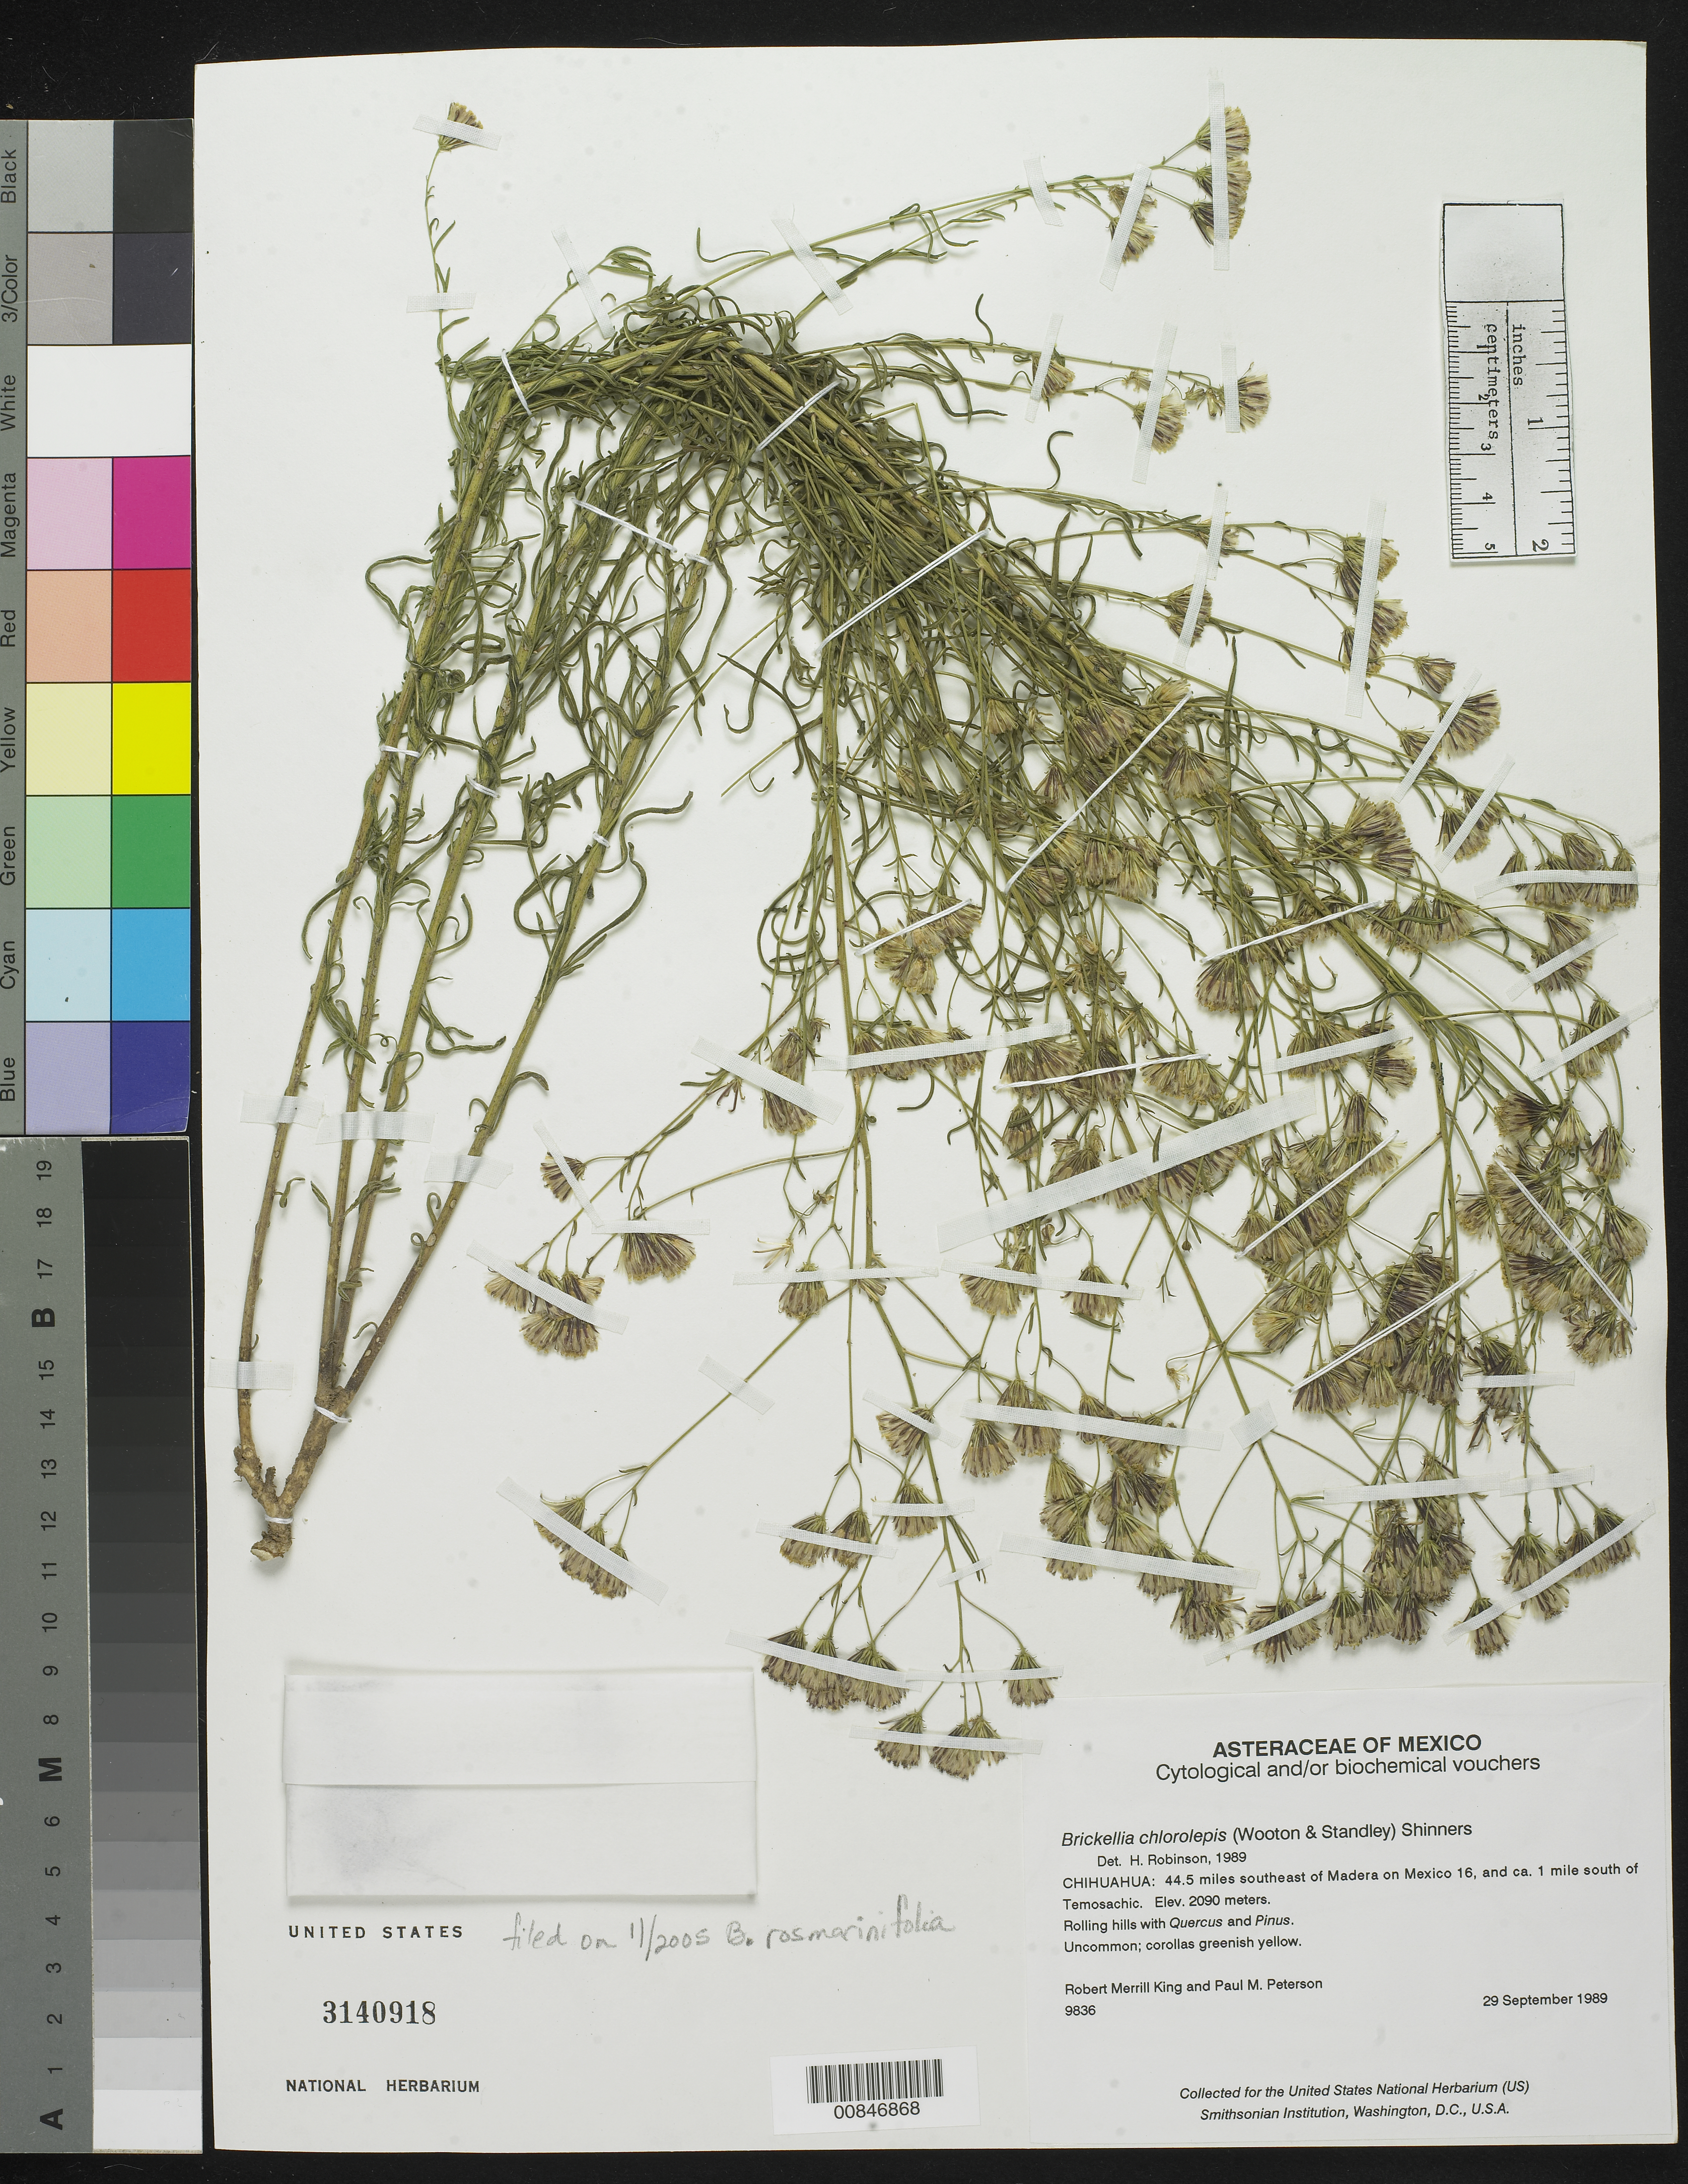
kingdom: Plantae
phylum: Tracheophyta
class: Magnoliopsida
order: Asterales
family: Asteraceae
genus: Brickellia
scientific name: Brickellia rosmarinifolia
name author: (Vent.) W.A. Weber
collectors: R. M. King & P. M. Peterson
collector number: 9836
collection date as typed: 29 Sep 1989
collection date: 1989-09-29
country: Mexico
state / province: Chihuahua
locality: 44.5 miles southeast of Madera on Mexico 16, and ca. 1 mile south of Temosachic.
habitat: Rolling hills with Quercus and Pinus.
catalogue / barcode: US 3140918